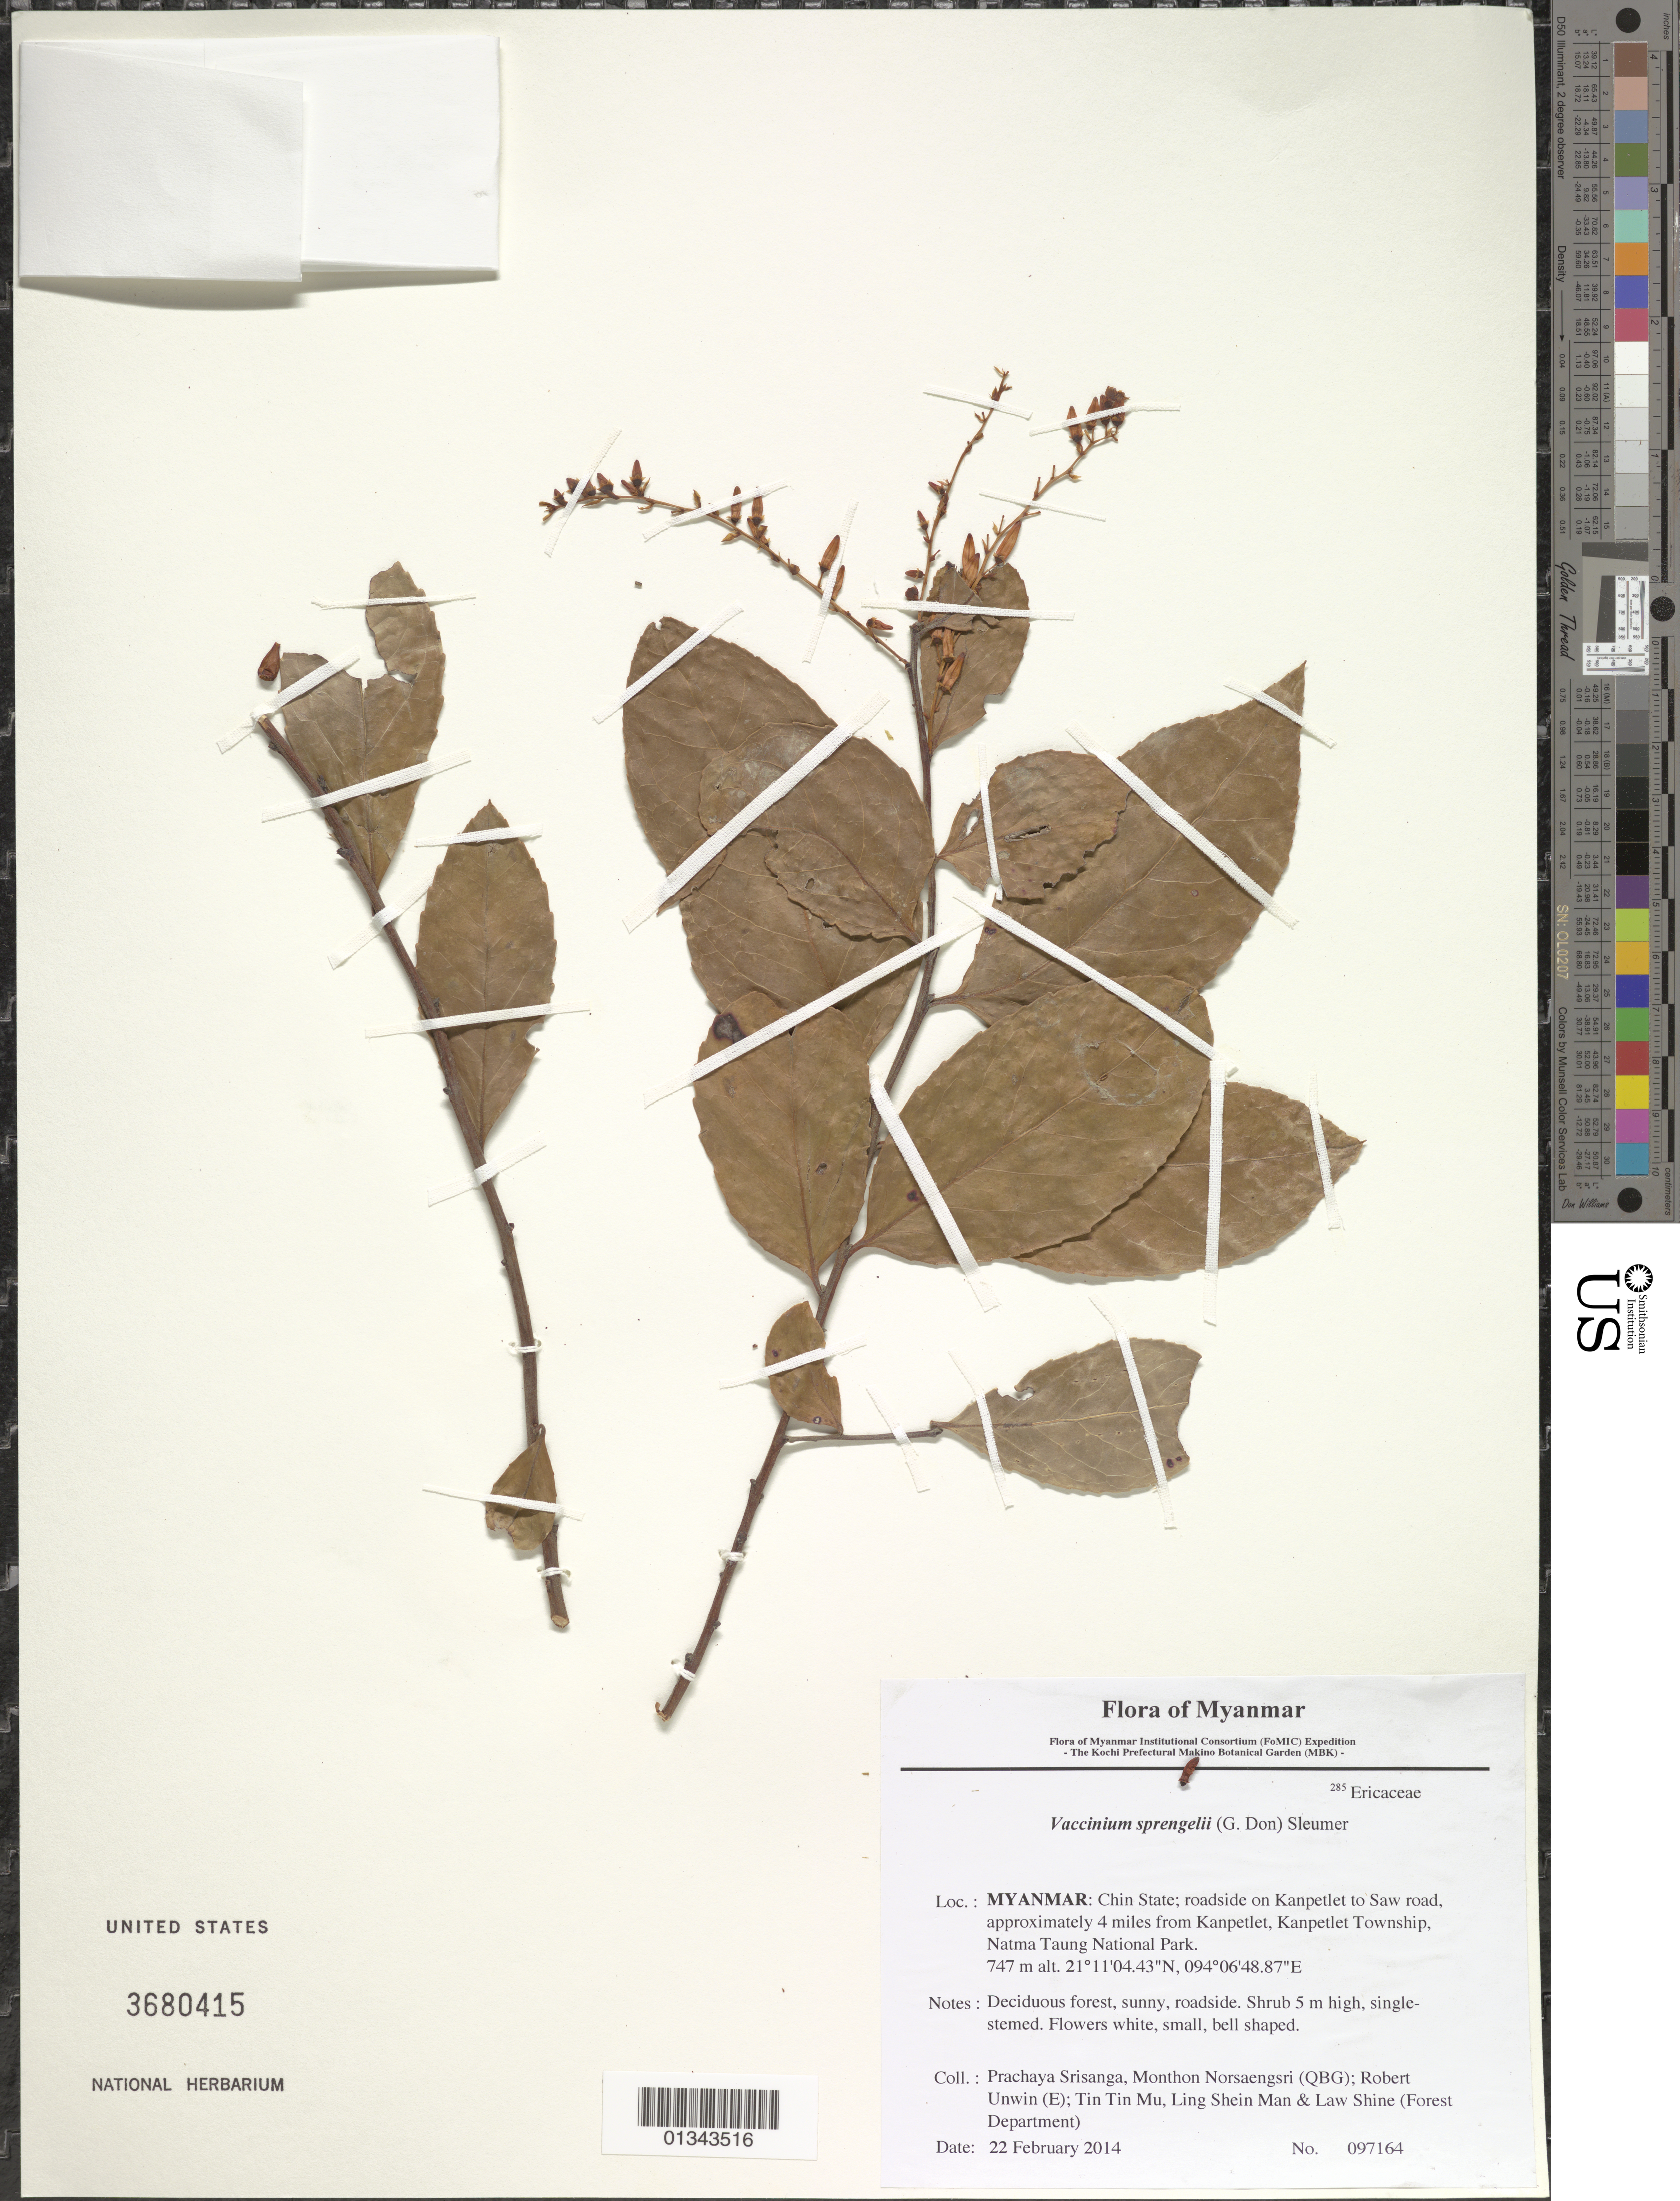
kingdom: Plantae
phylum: Tracheophyta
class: Magnoliopsida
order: Ericales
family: Ericaceae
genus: Vaccinium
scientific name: Vaccinium sprengelii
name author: (G. Don) Sleumer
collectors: P. Srisanga, M. Norsaengsri, R. Unwin, Tin Tin Mu, Ling Shein Man & L. Shine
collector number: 97164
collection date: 2014-02-22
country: Myanmar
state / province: Chin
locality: Roadside on Kanpetlet to Saw road, approximately 4 miles from Kanpetlet, Kanpetlet Township, Natma Taung National Park.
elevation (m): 747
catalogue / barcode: US 3680415